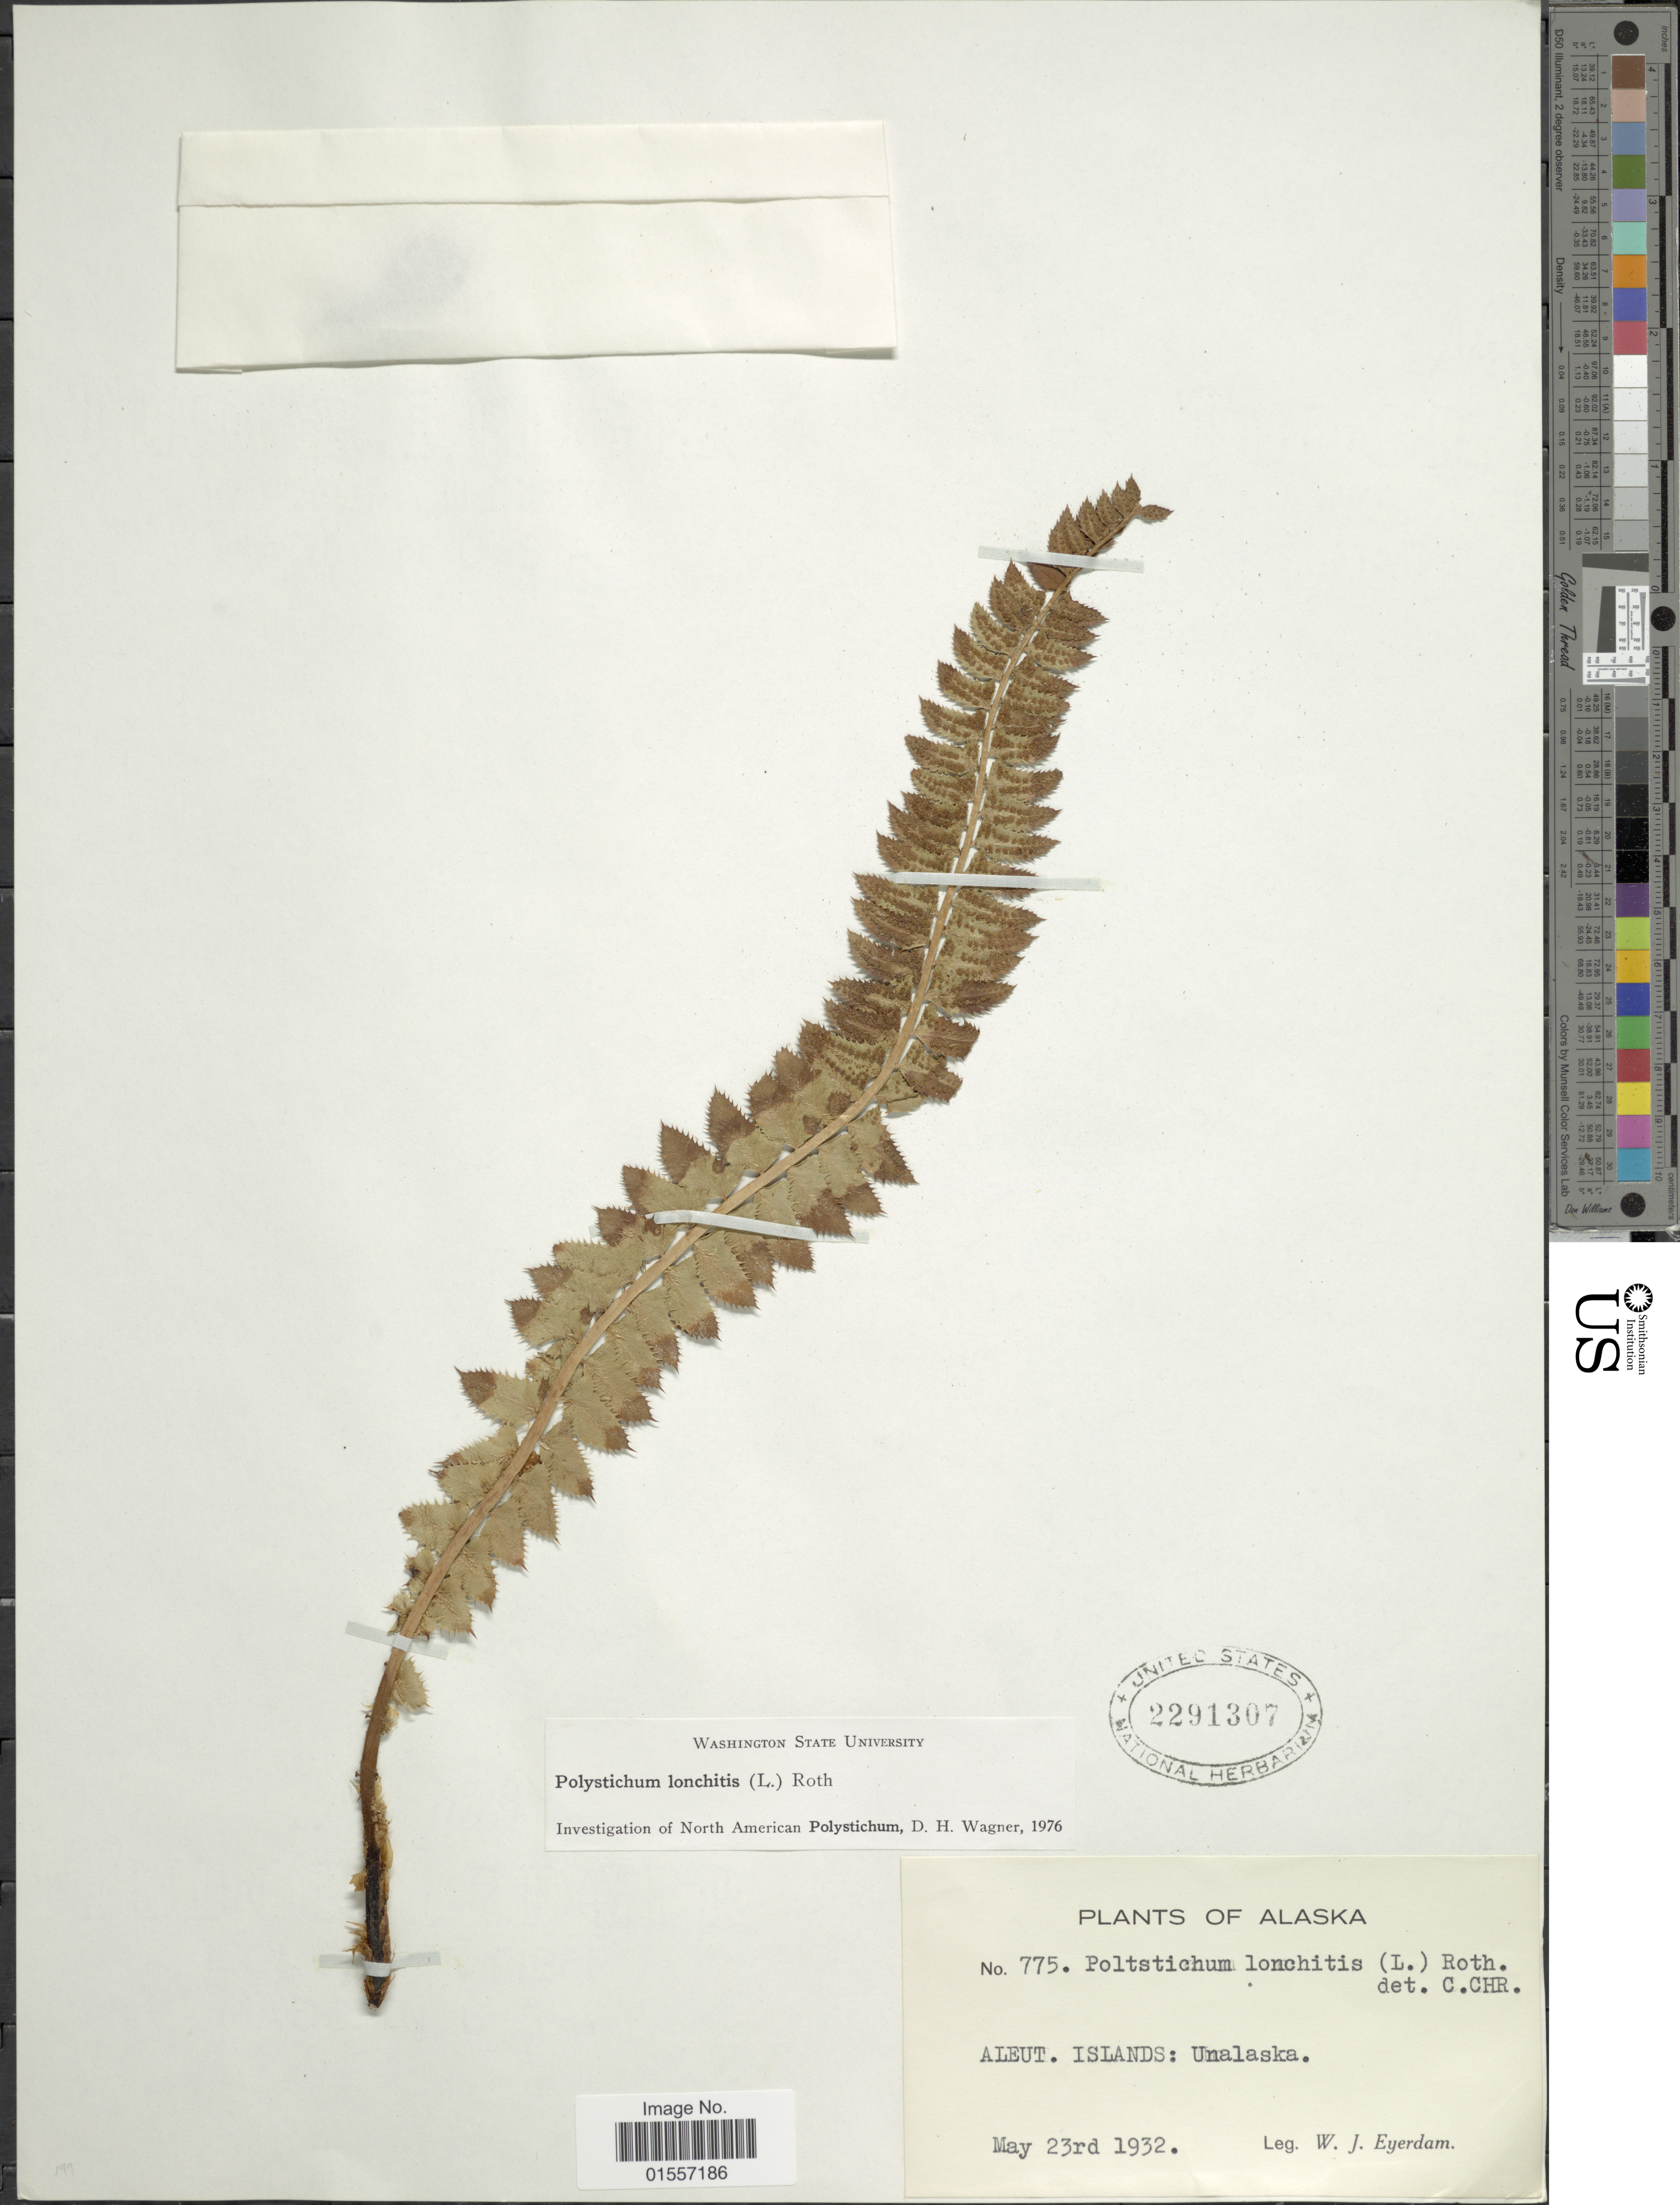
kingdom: Plantae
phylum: Tracheophyta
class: Polypodiopsida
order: Polypodiales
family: Dryopteridaceae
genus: Polystichum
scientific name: Polystichum lonchitis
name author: (Roth) L.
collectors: W. J. Eyerdam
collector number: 775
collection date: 1932-05-23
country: United States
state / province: Alaska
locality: Aleut Islands: Unalaska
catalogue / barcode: US 2291307